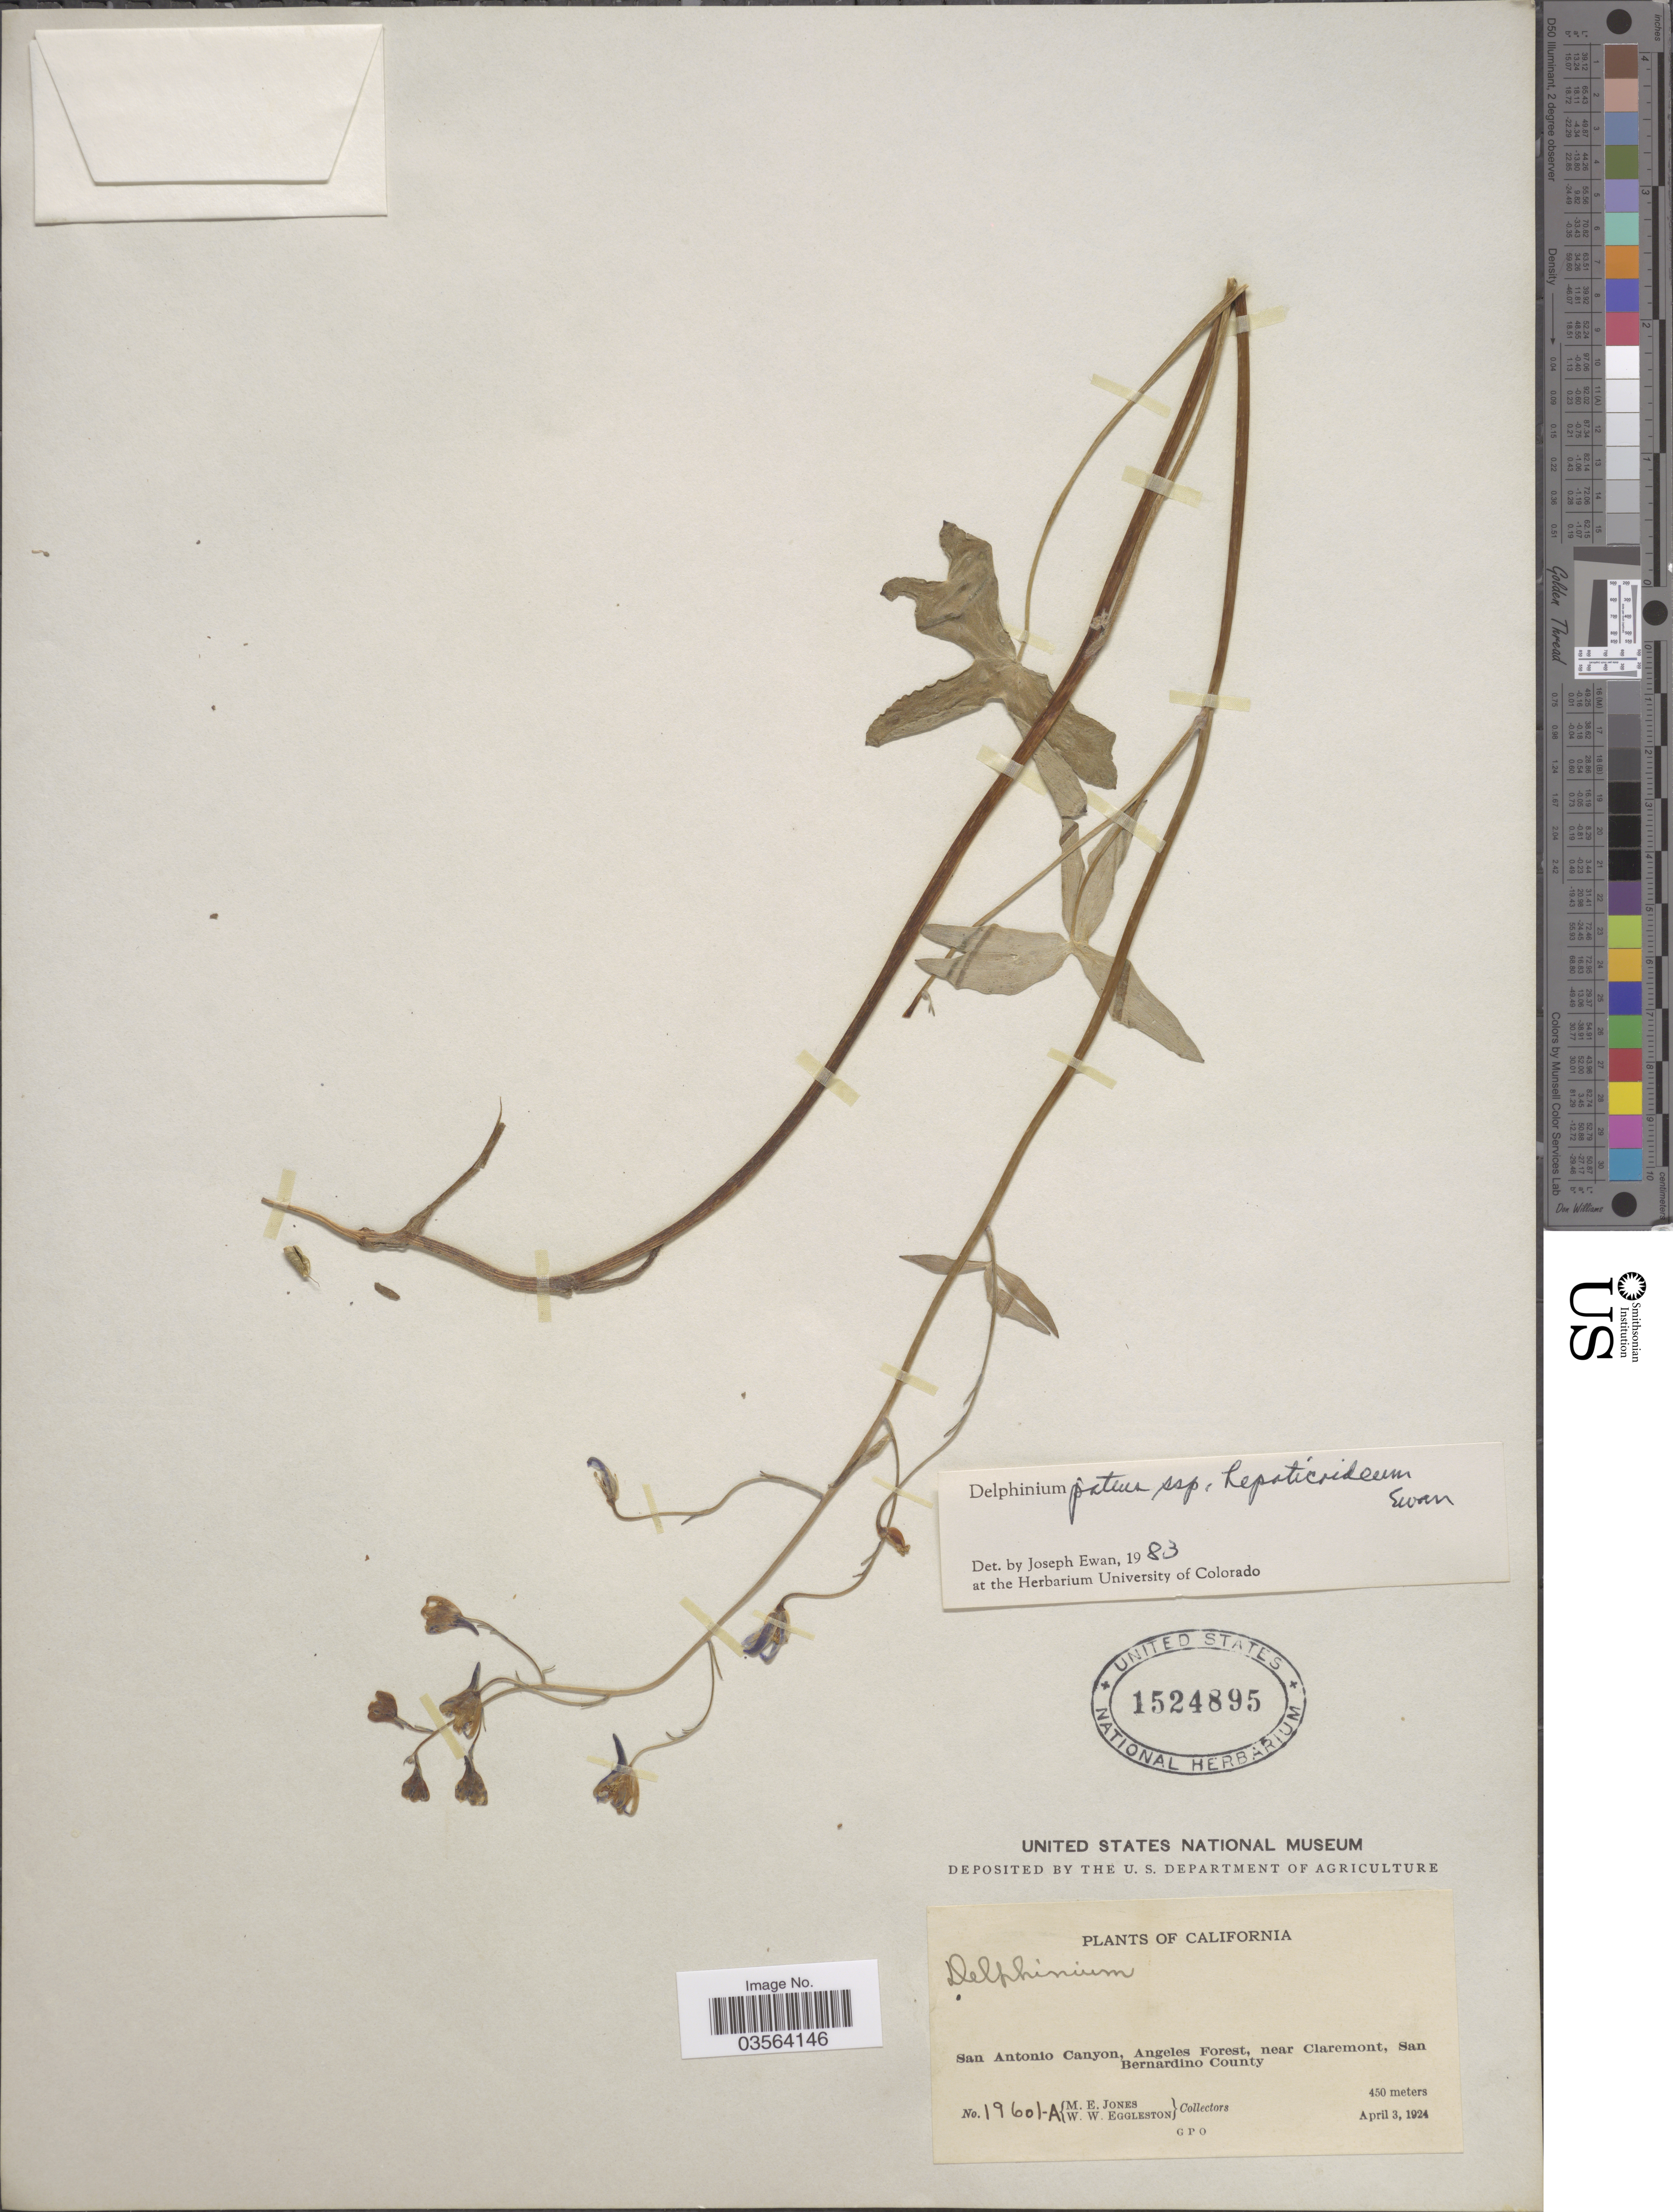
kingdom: Plantae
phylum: Tracheophyta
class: Magnoliopsida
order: Ranunculales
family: Ranunculaceae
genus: Delphinium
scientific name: Delphinium patens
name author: Benth.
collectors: M. E. Jones & W. W. Eggleston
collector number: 19601-A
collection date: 1924-04-03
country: United States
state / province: California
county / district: San Bernardino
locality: San Antonio Canyon, Angeles Forest, near Claremont, San Bernardino County.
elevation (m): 450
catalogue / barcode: US 1524895